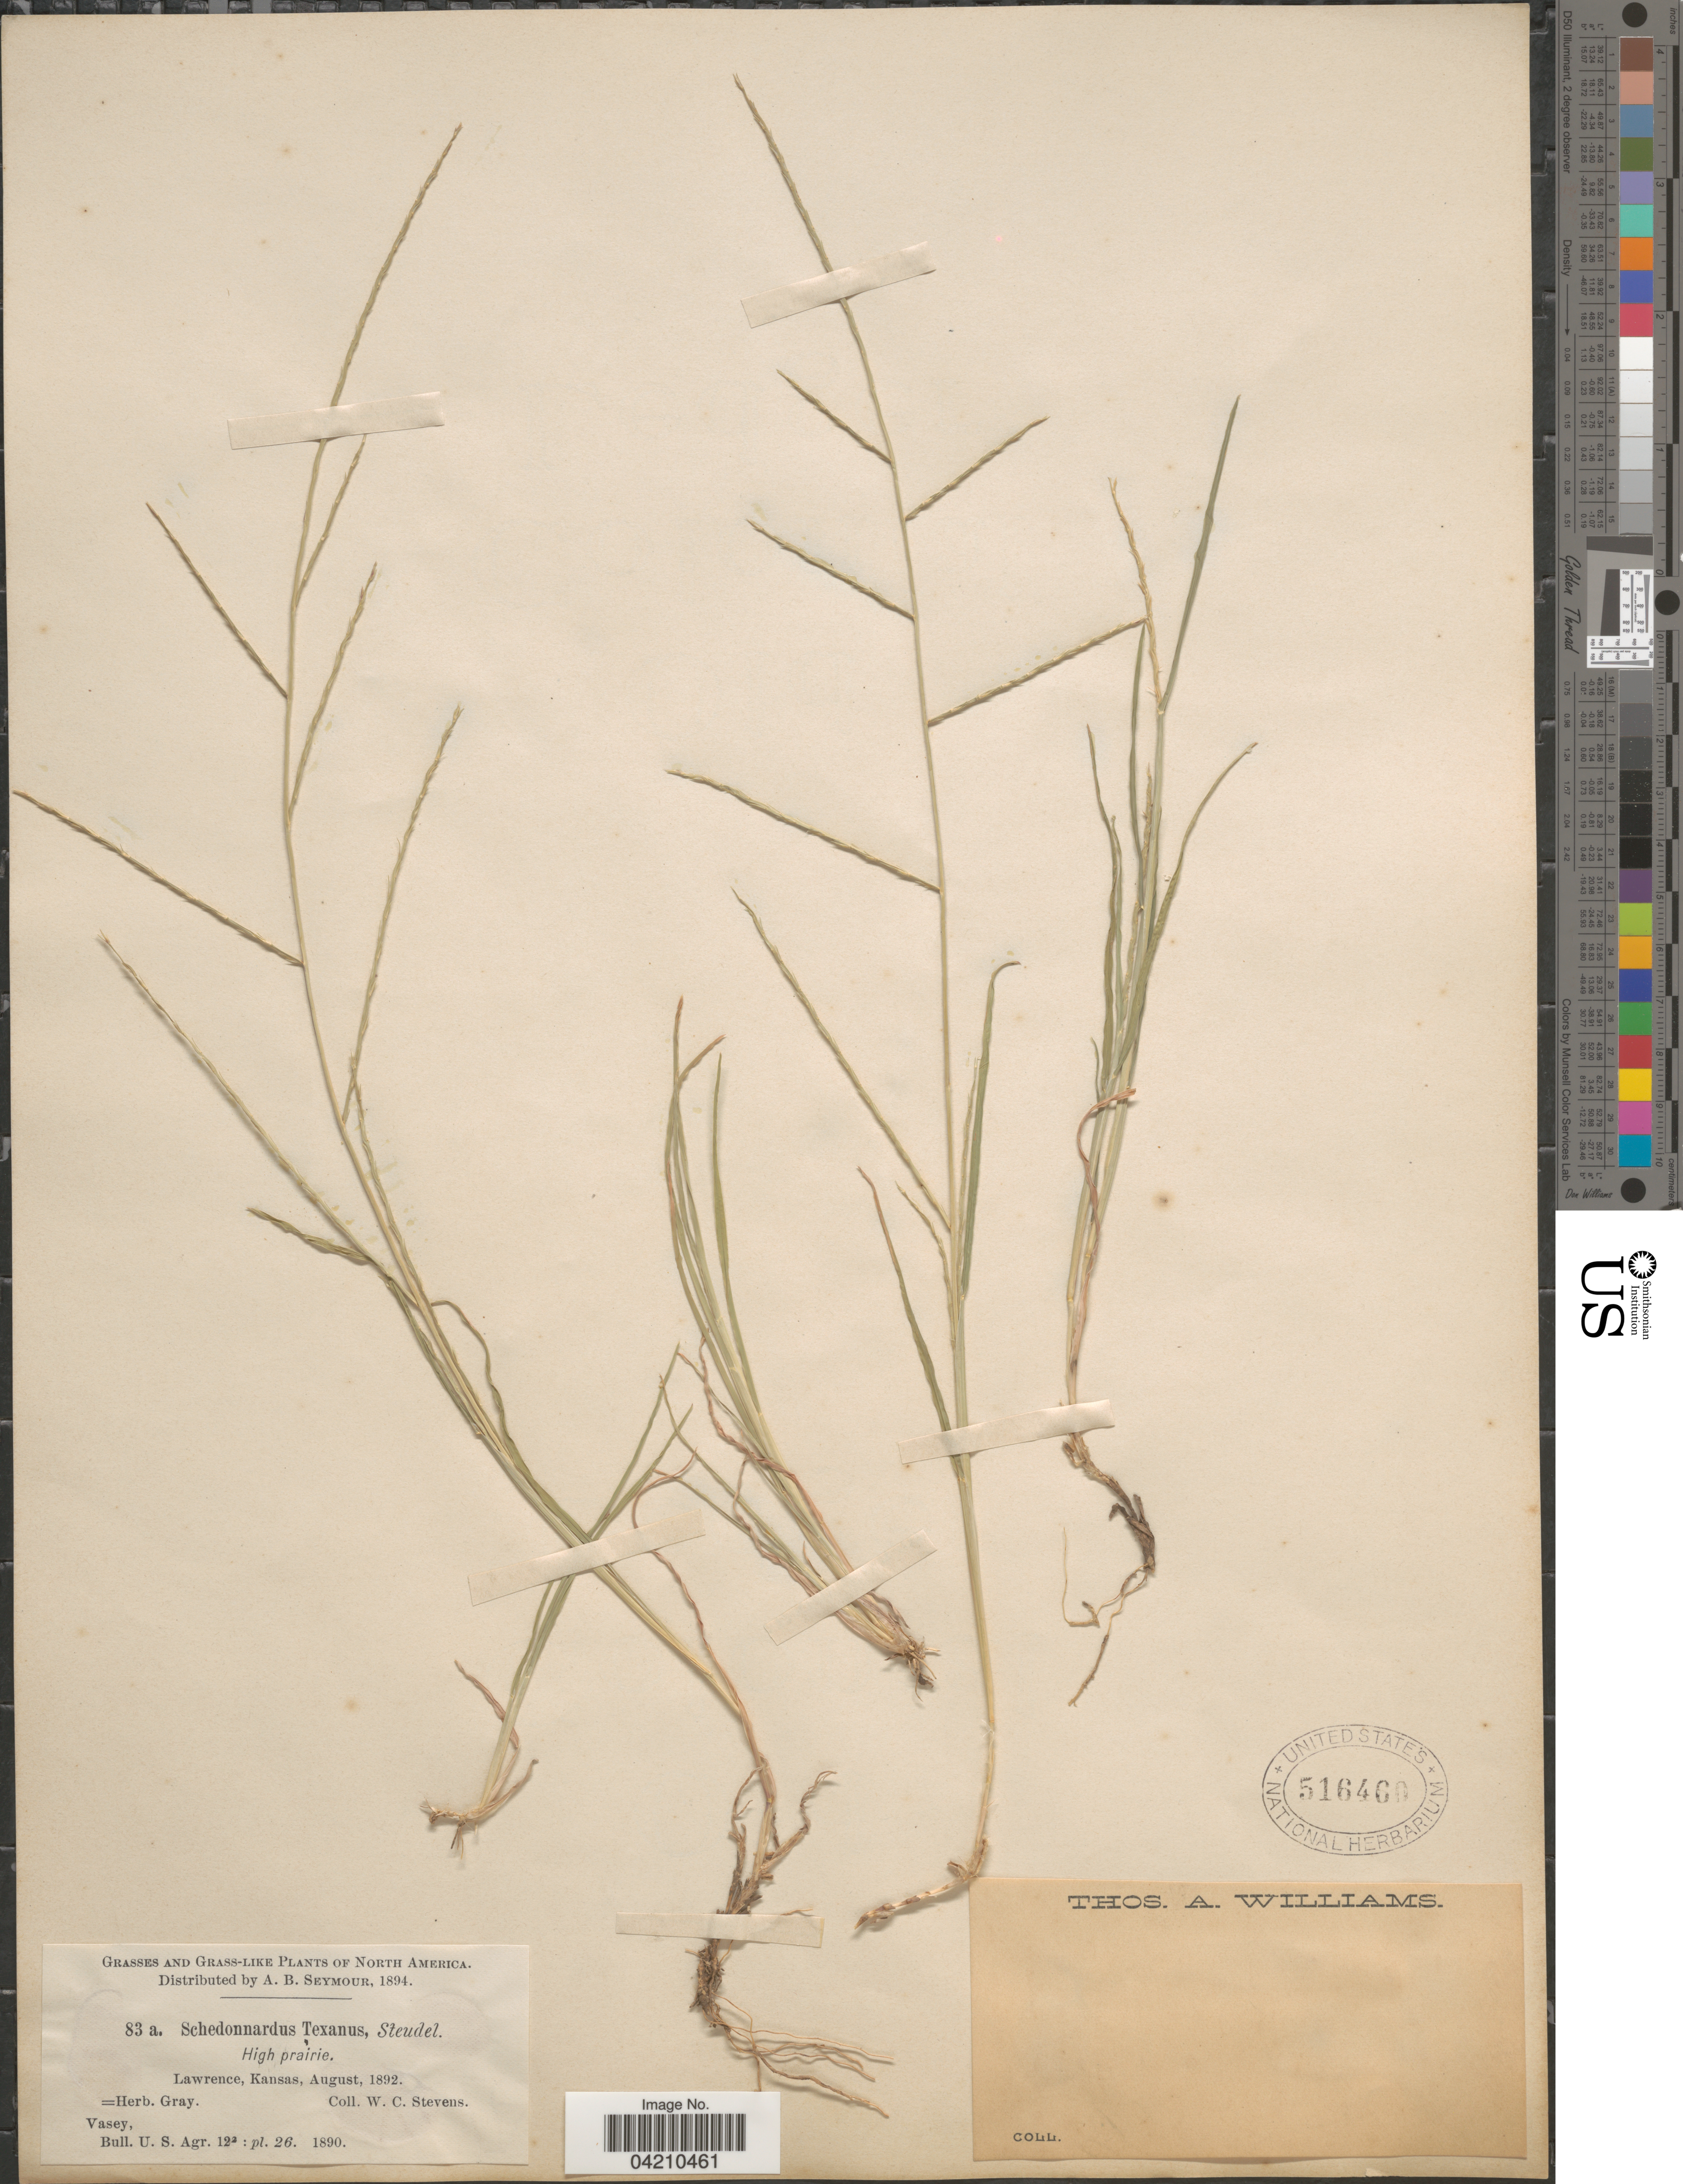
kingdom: Plantae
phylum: Tracheophyta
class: Liliopsida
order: Poales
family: Poaceae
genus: Muhlenbergia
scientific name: Muhlenbergia paniculata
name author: (Nutt.) Columbus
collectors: W. C. Stevens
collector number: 83 a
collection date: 1892-08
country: United States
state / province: Kansas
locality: Lawrence.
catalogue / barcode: US 516460